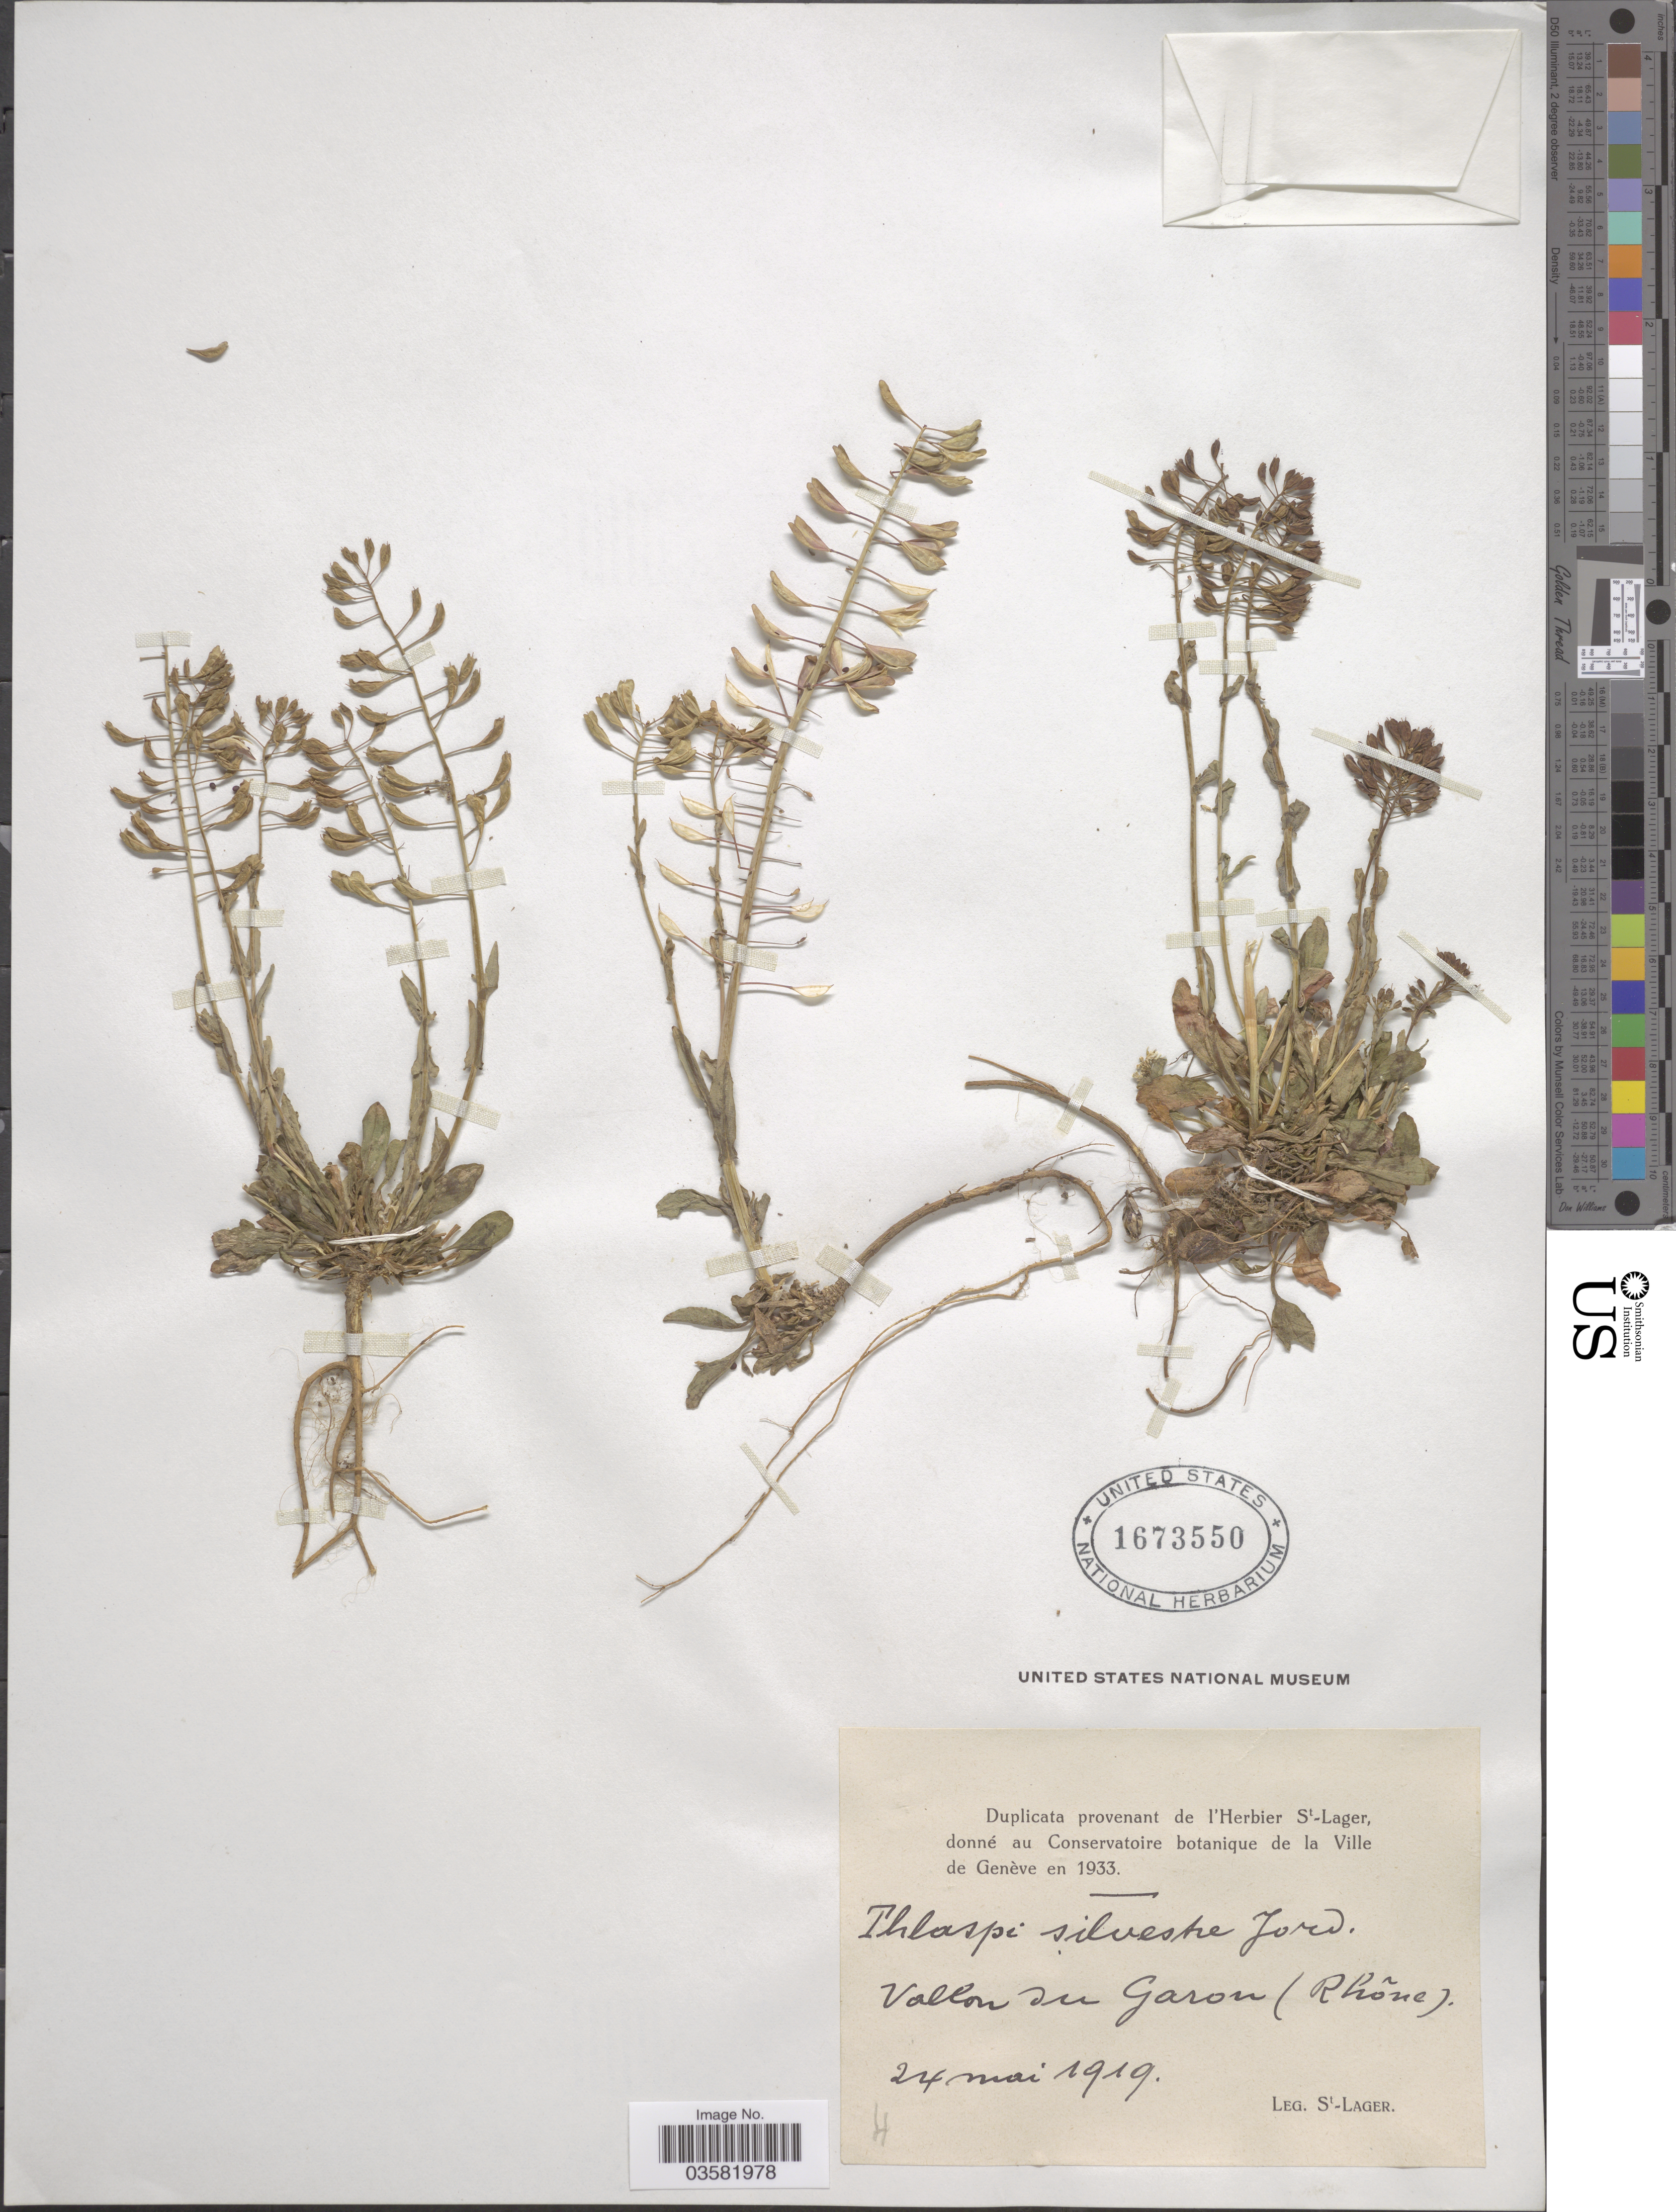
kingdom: Plantae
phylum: Tracheophyta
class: Magnoliopsida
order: Brassicales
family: Brassicaceae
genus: Thlaspi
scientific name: Thlaspi silvestre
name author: Jord.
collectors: -. St. Lager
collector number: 4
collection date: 1919-05-24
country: France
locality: Vallon du Garon (Rhône).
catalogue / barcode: US 1673550